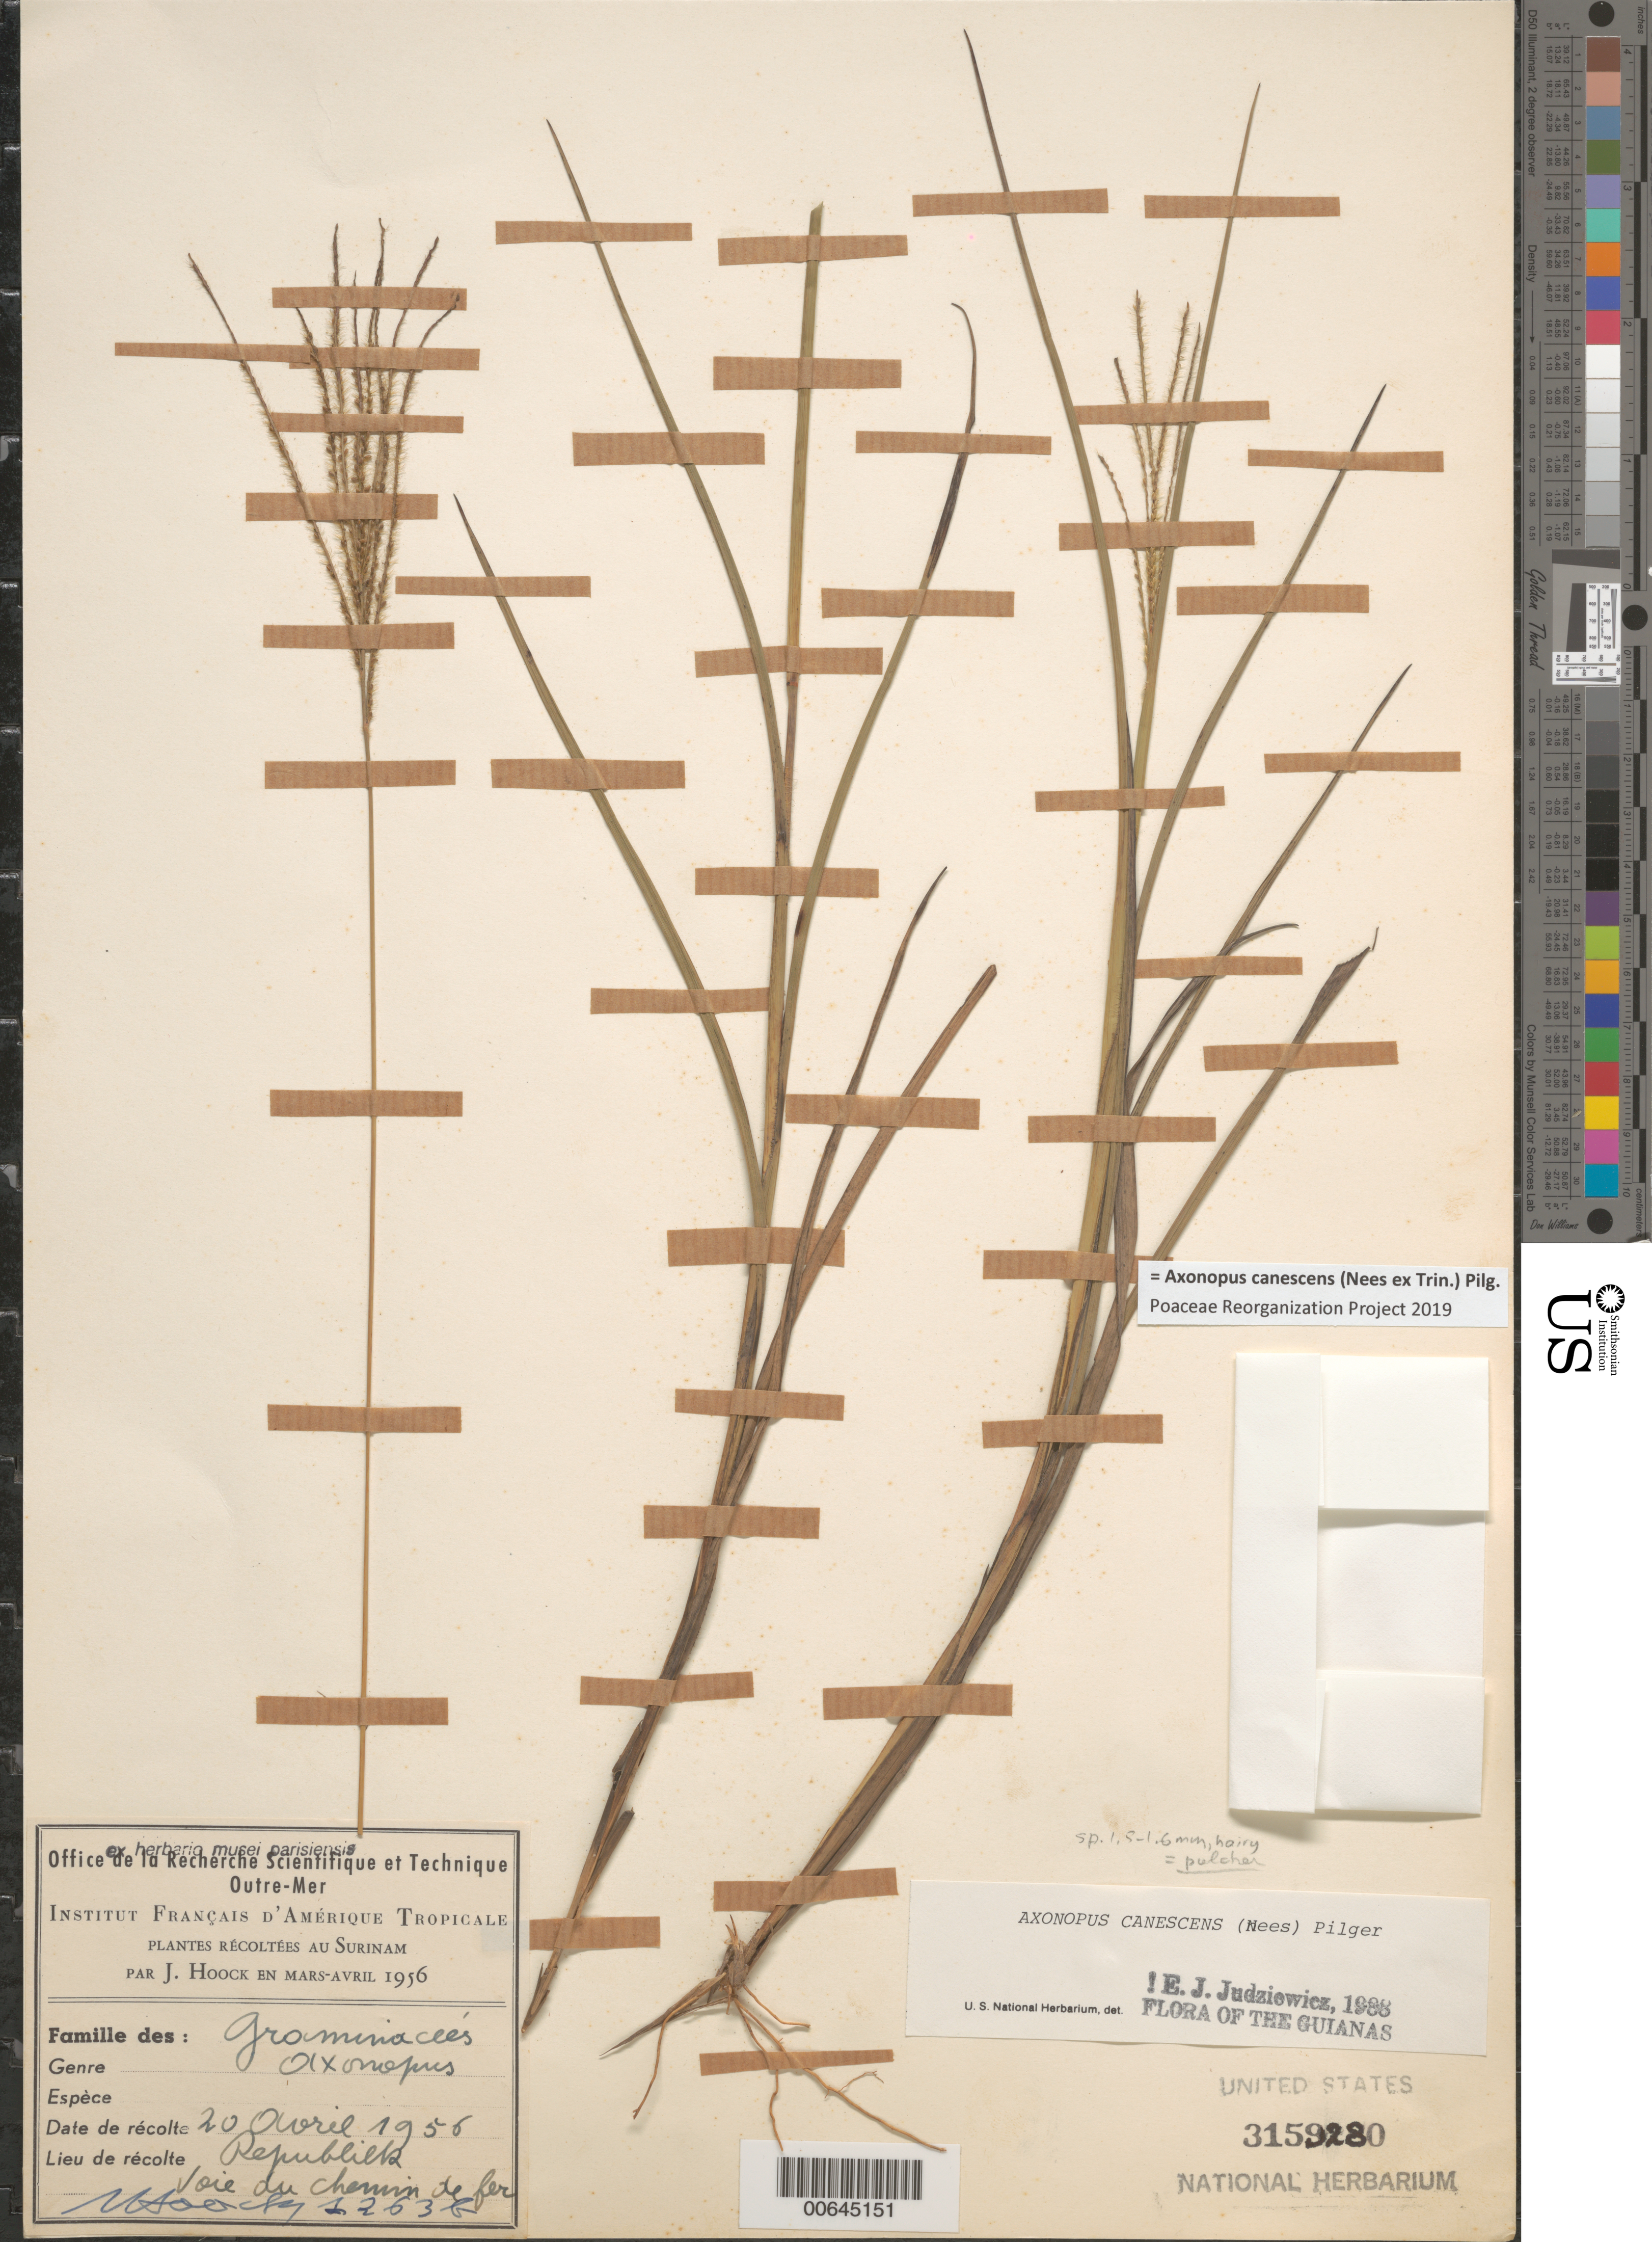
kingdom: Plantae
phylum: Tracheophyta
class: Liliopsida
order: Poales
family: Poaceae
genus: Axonopus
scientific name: Axonopus canescens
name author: (Nees ex Trin.) Pilg.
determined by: Judziewicz, E. J.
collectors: J. Hoock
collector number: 1263 b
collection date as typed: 20-Apr-56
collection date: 1956-04-20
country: Suriname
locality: Republiek, Voie Chemin de fer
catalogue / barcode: US 3159280